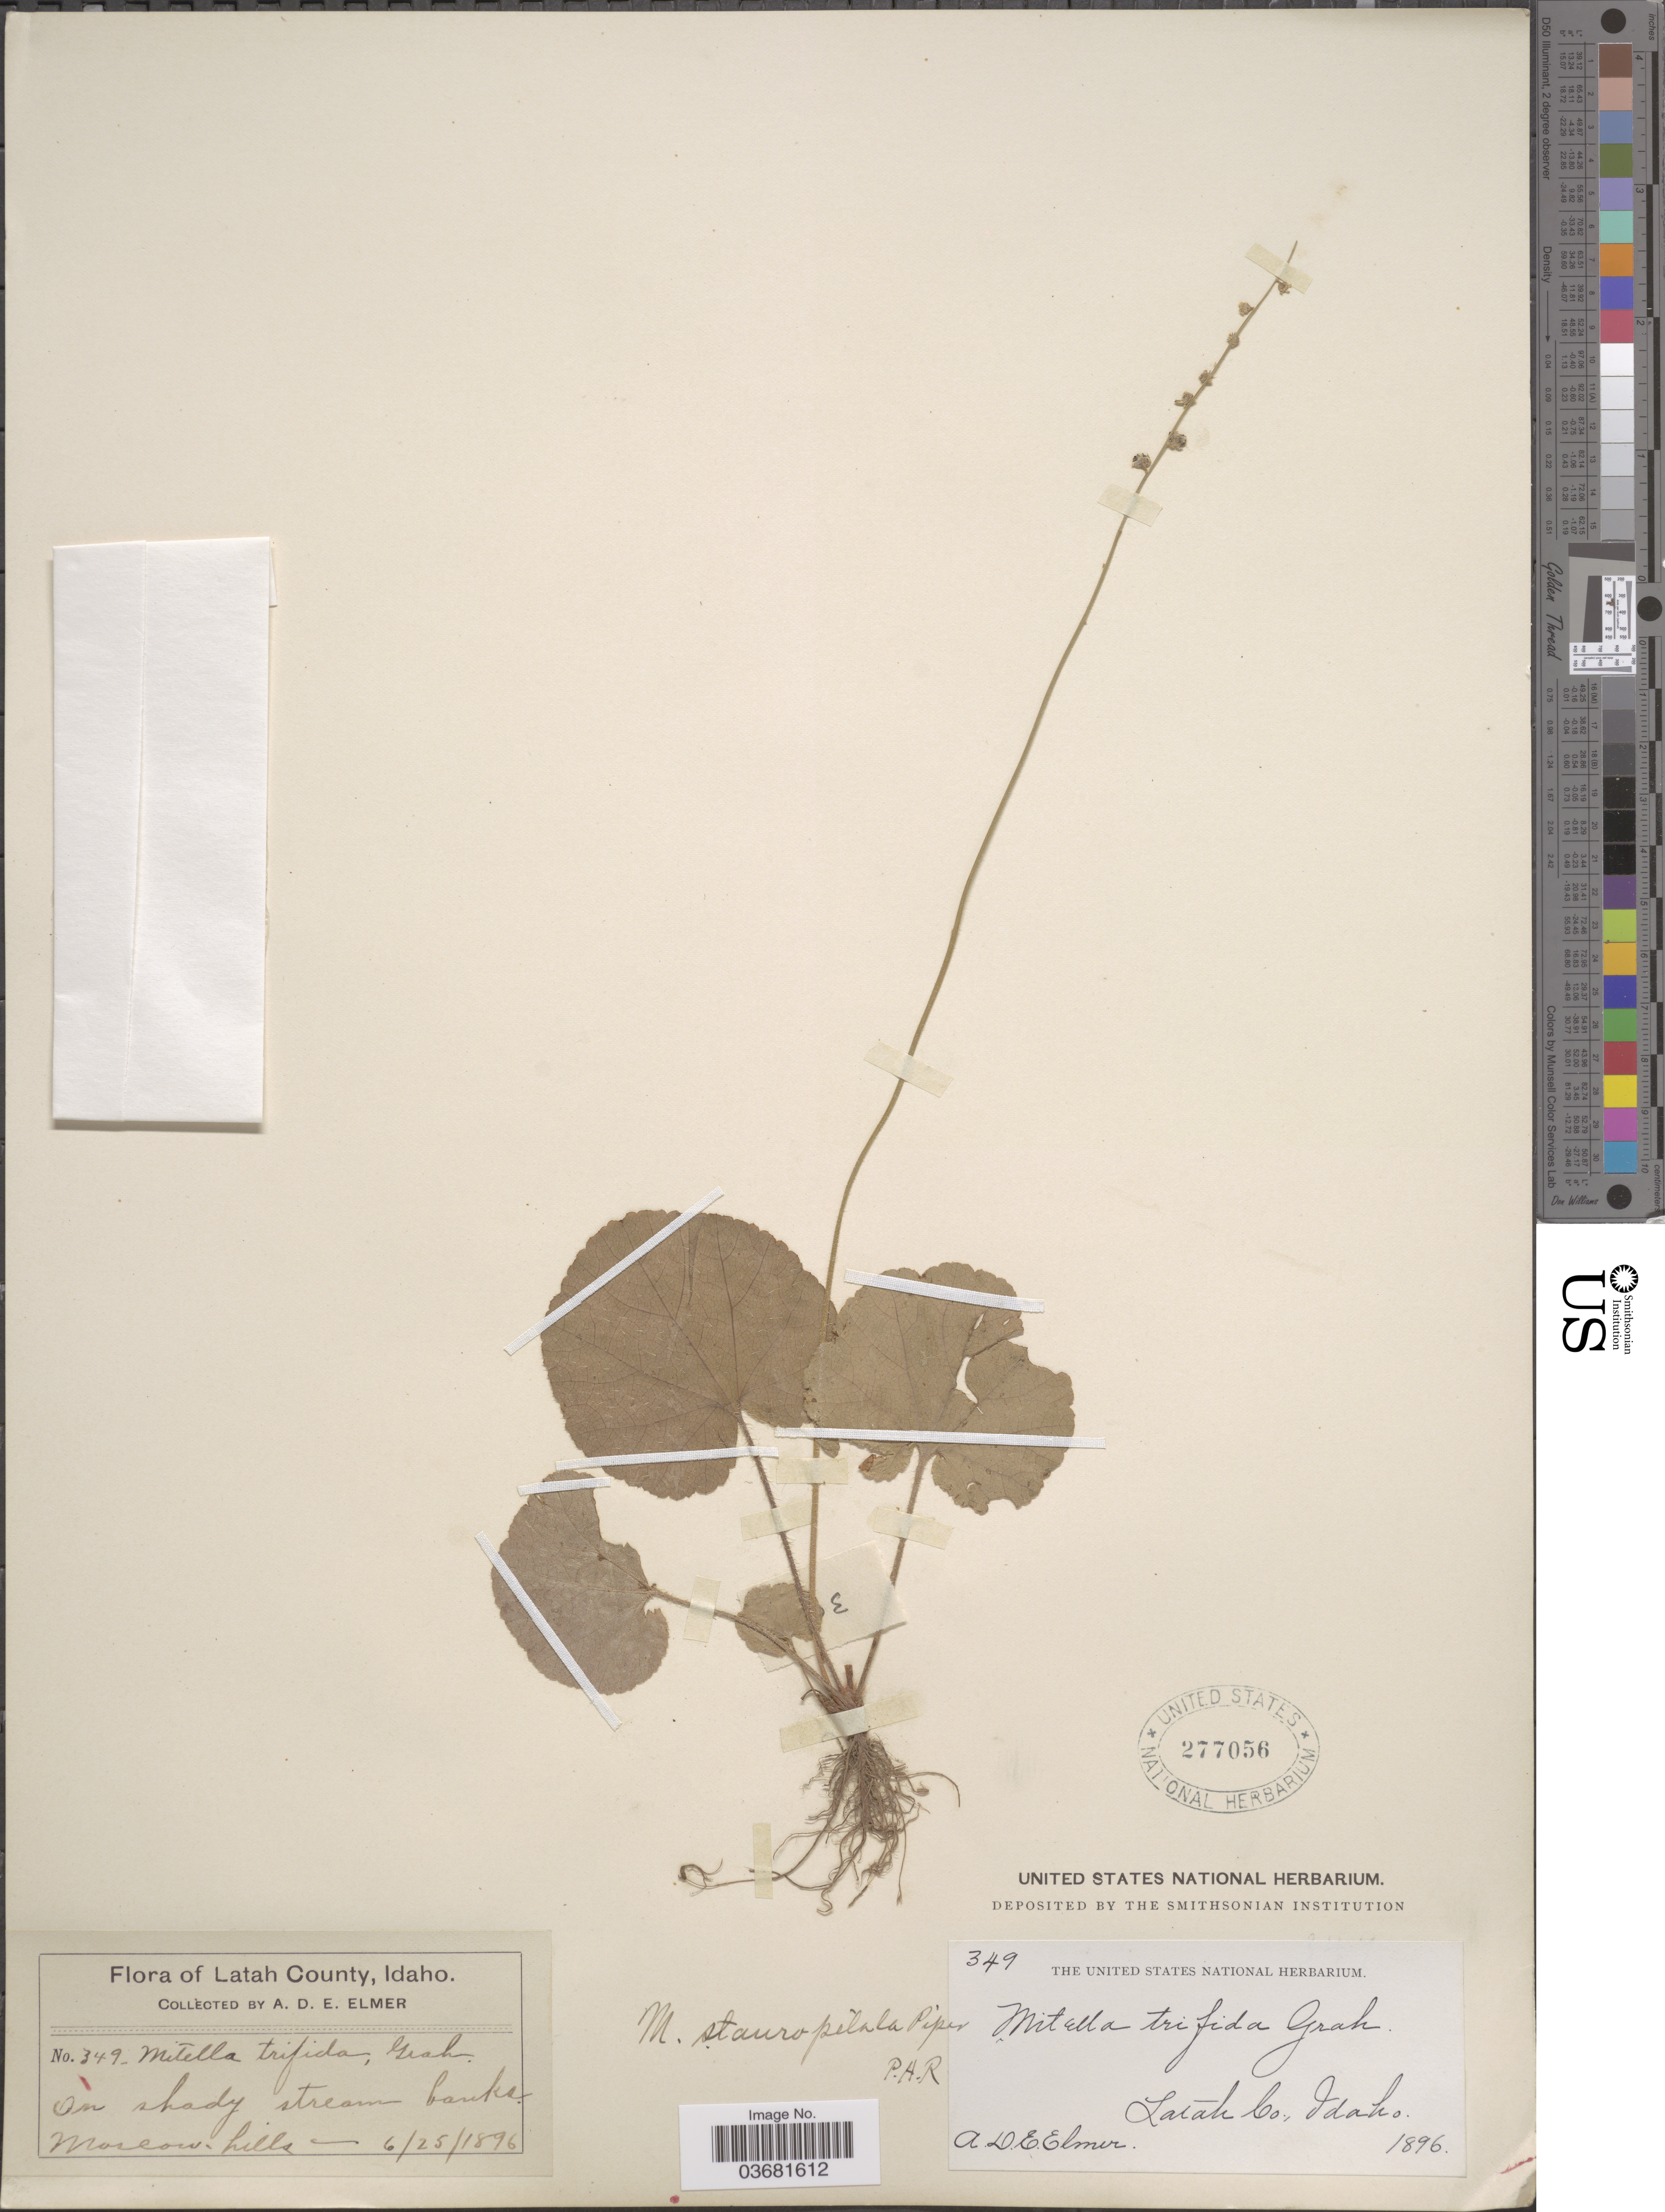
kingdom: Plantae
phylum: Tracheophyta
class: Magnoliopsida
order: Saxifragales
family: Saxifragaceae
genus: Mitella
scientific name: Mitella stauropetala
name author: Piper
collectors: A. D. E. Elmer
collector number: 349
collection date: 1896-06-25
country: United States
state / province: Idaho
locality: Latah Co. On shady stream banks Moscow hills.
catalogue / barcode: US 277056